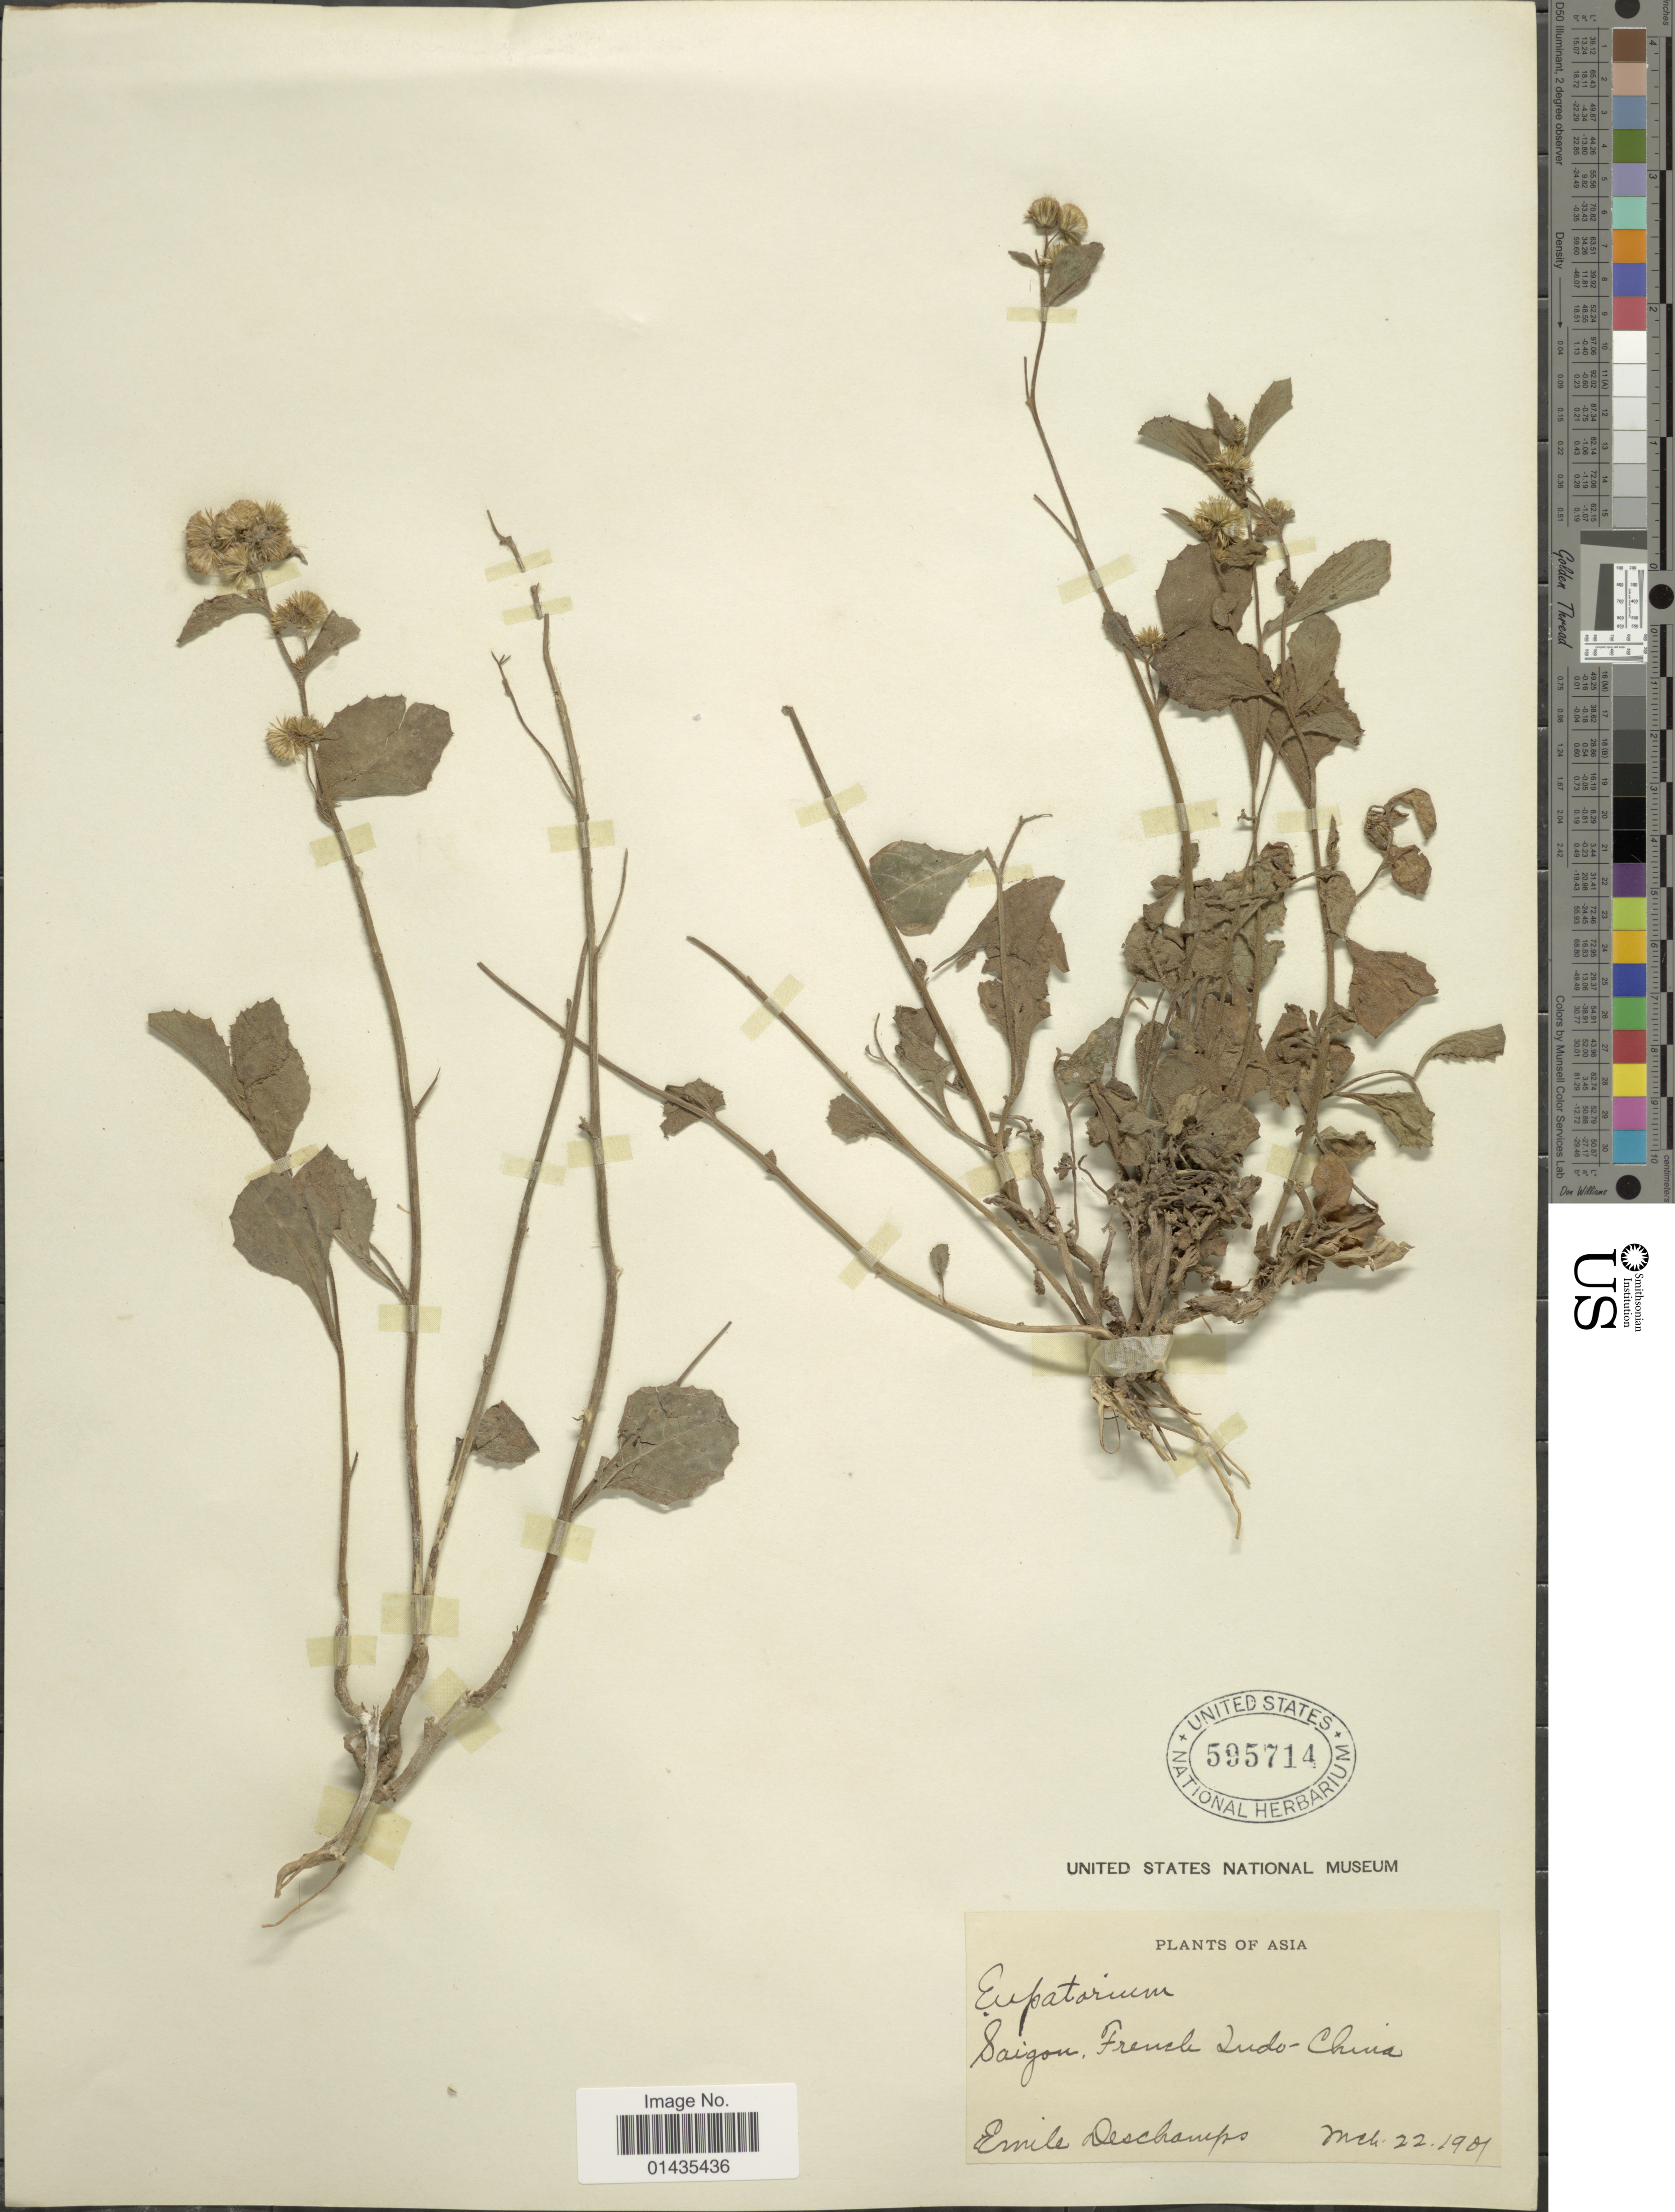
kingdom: Plantae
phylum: Tracheophyta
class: Magnoliopsida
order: Asterales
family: Asteraceae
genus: Blumea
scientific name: Blumea sp.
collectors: E. Deschamps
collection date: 1901-03-22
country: Vietnam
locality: Asia, Saigon, French Indo-China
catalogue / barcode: US 595714